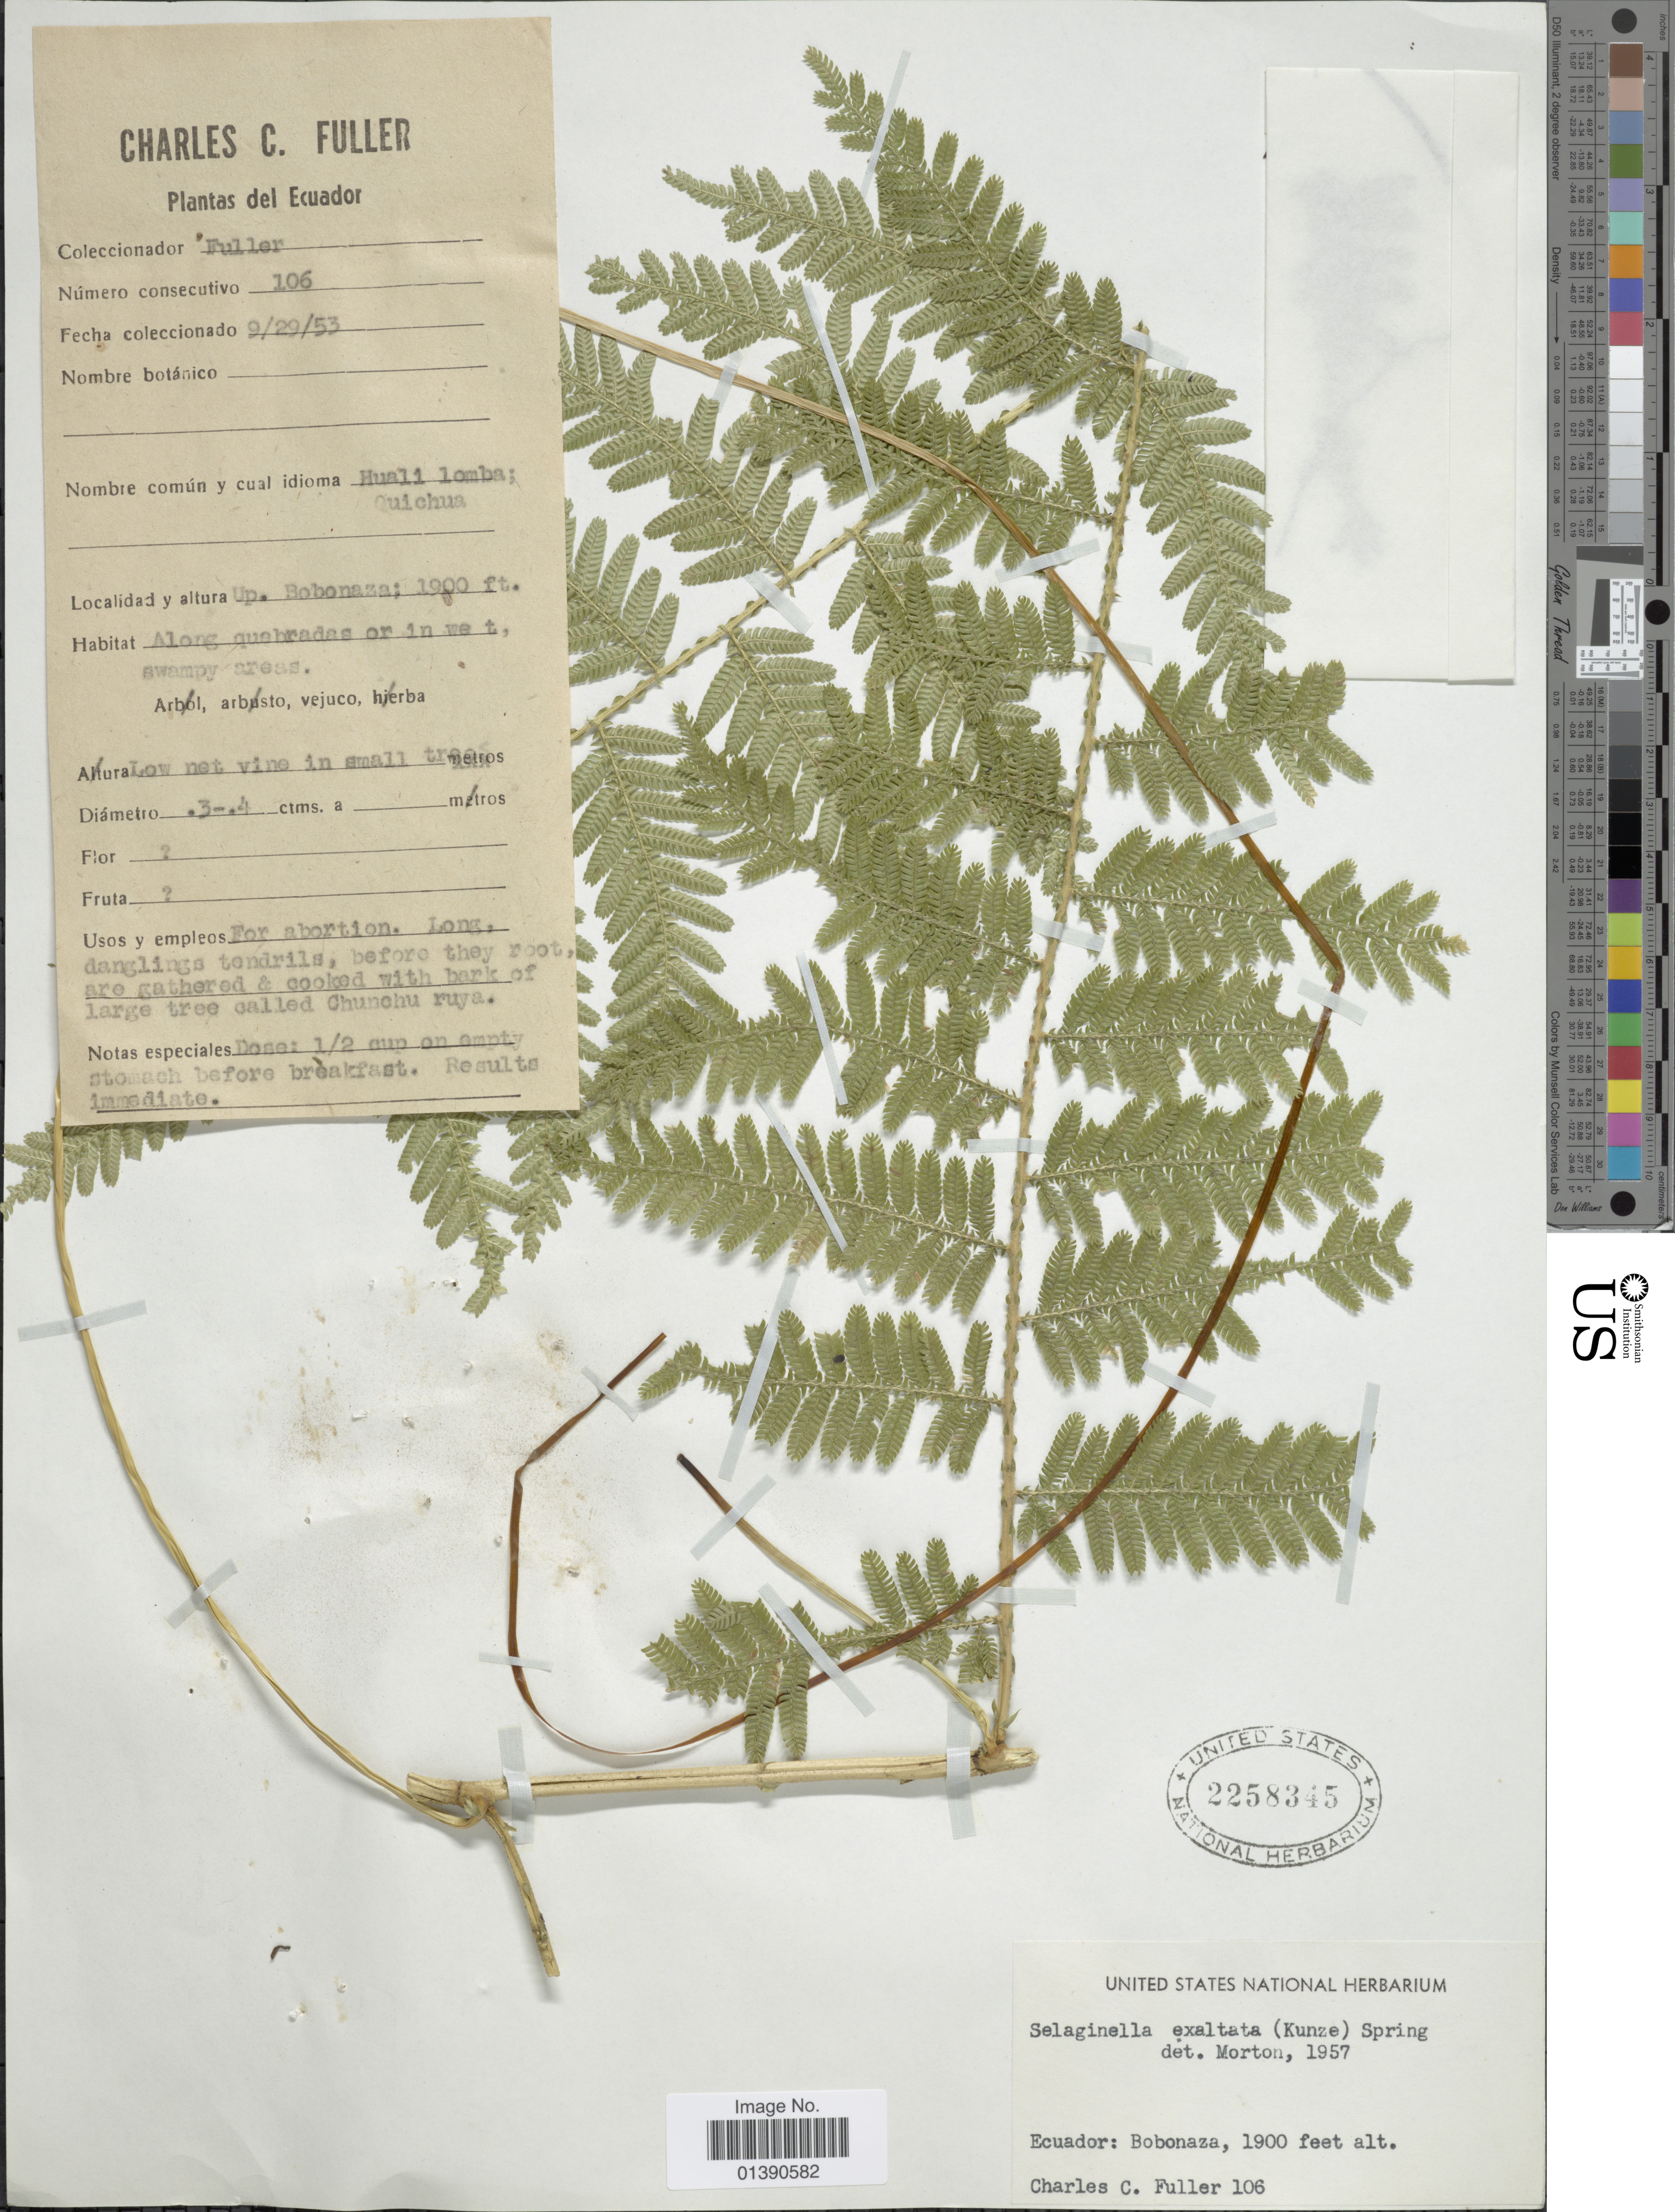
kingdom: Plantae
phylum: Tracheophyta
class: Lycopodiopsida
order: Selaginellales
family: Selaginellaceae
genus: Selaginella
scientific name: Selaginella exaltata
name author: (Kunze) Spring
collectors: C. Fuller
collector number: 106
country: Ecuador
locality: Bobonaza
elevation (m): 579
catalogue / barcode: US 2258345